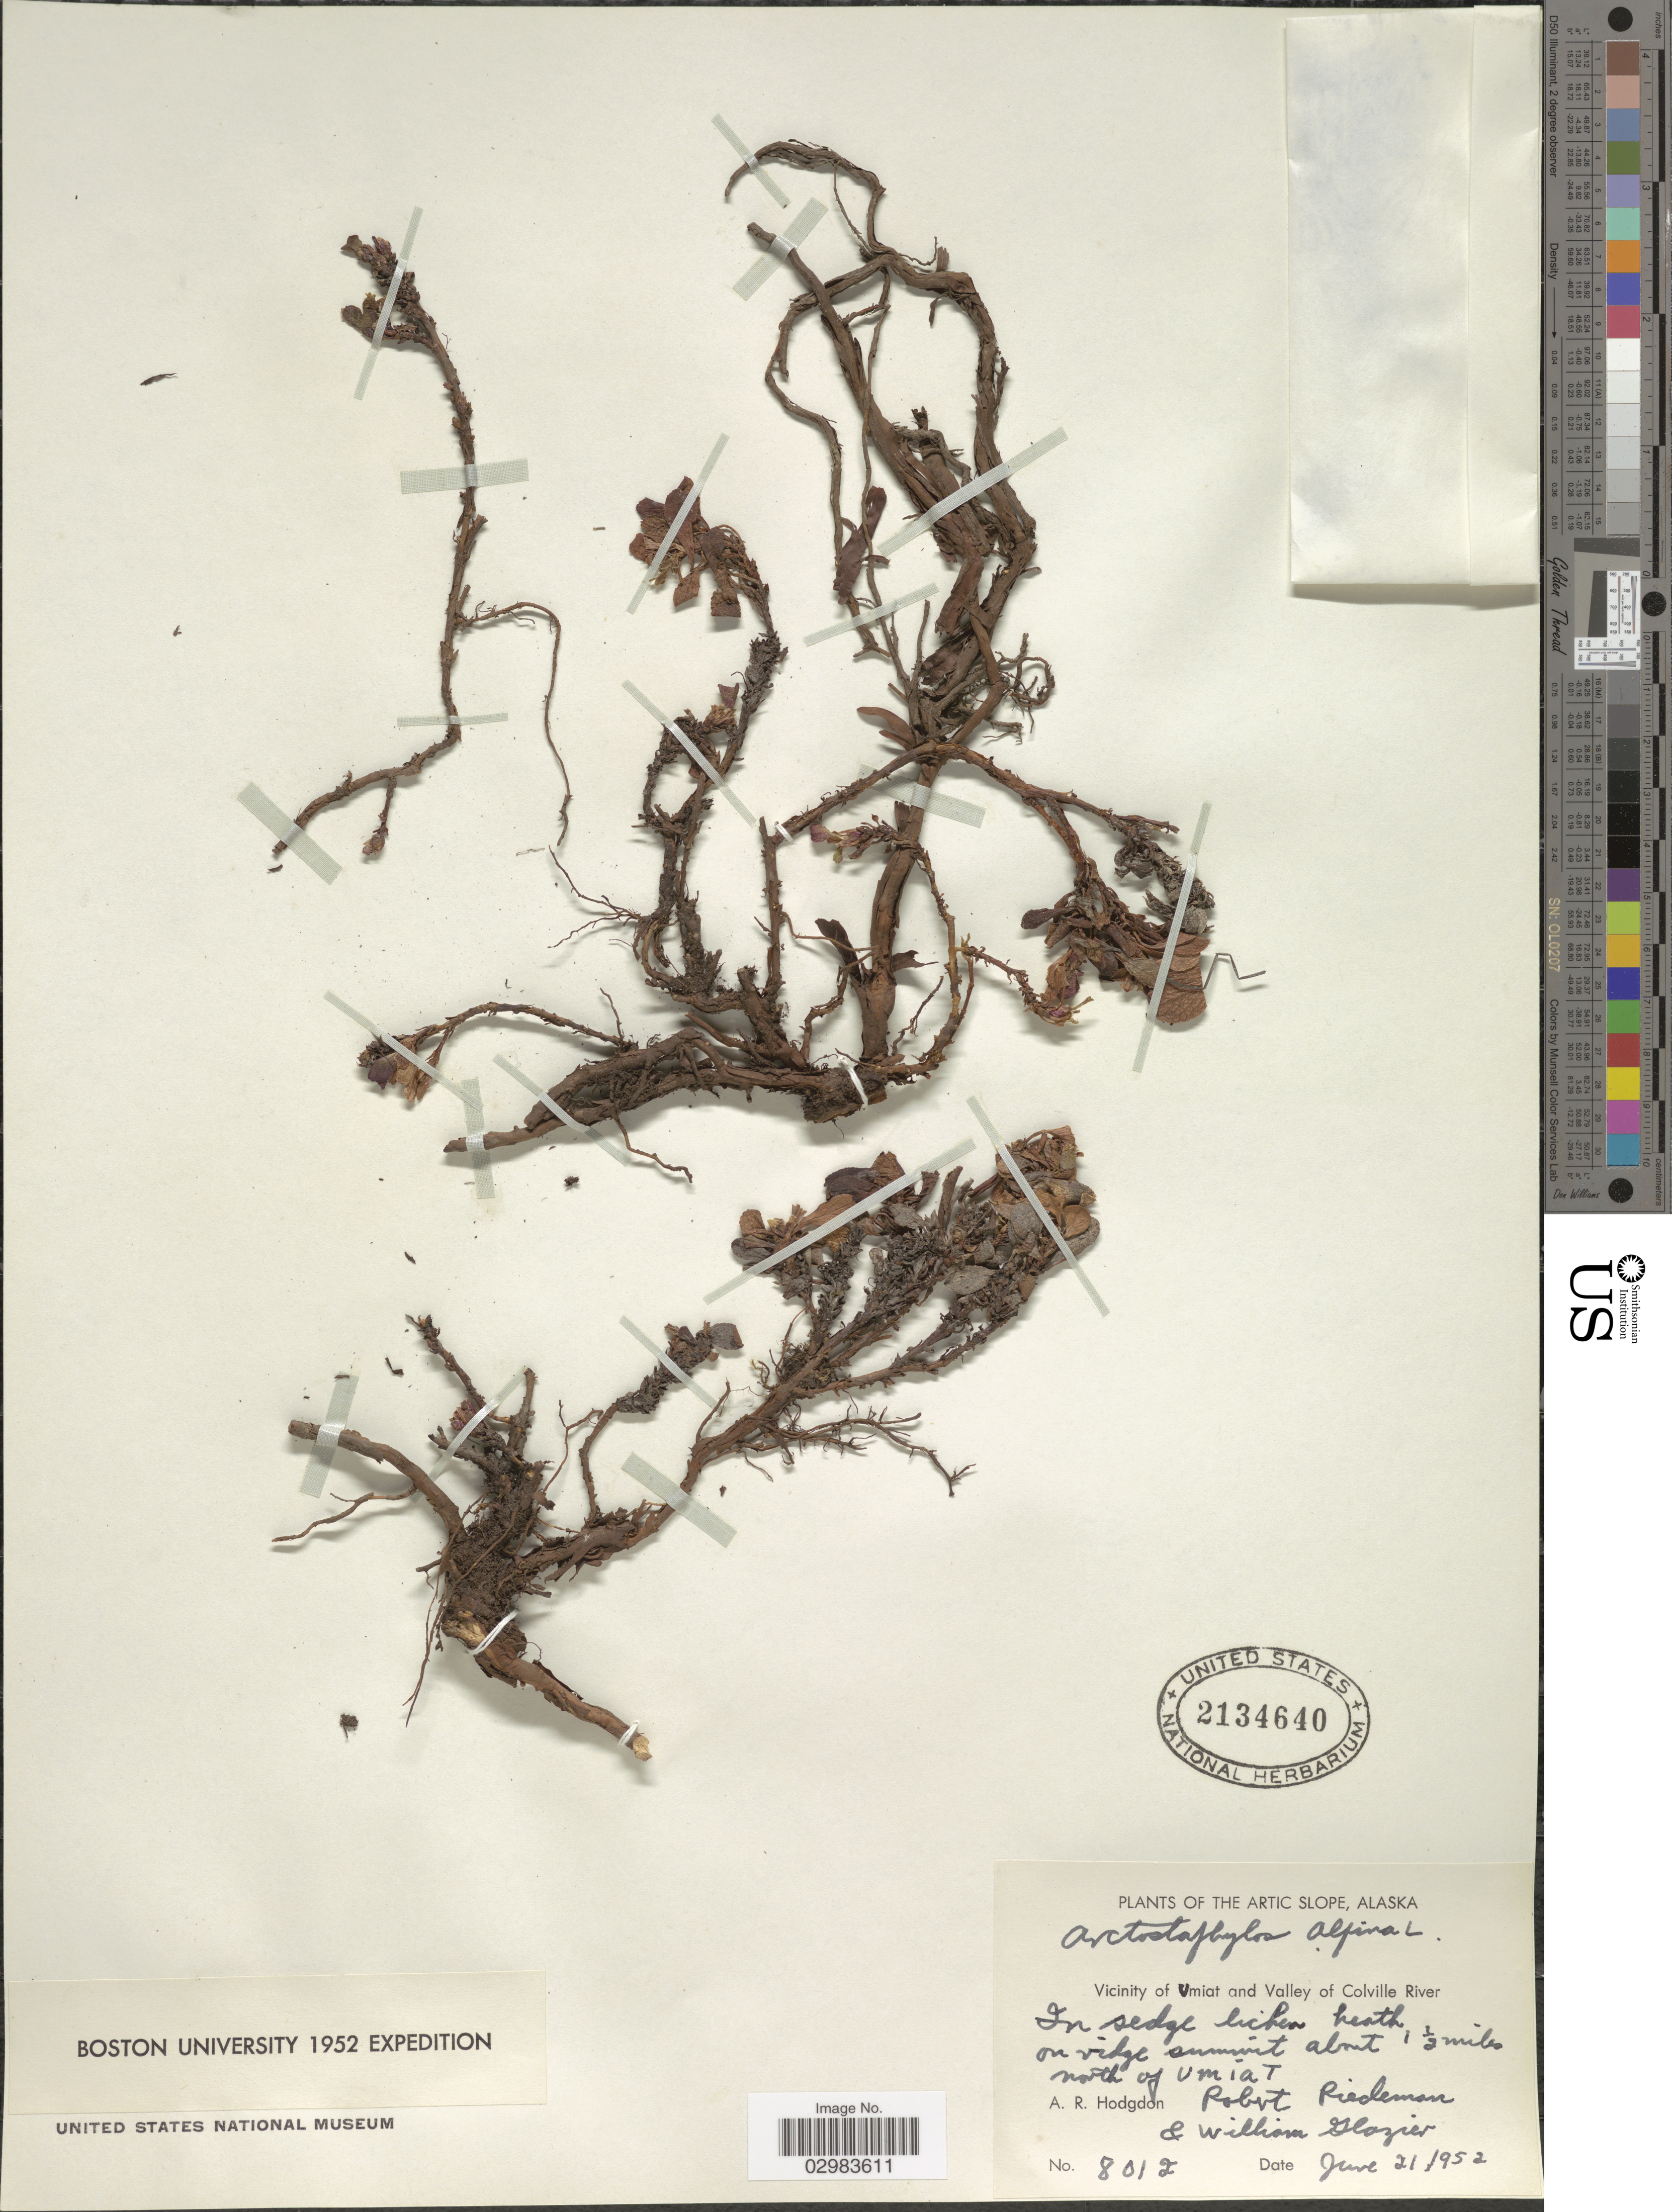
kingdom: Plantae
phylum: Tracheophyta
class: Magnoliopsida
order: Ericales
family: Ericaceae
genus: Arctostaphylos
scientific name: Arctostaphylos alpina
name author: (L.) Spreng.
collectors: A. R. Hodgdon, R. Riedeman & W. Glazier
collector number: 8012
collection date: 1952-06-21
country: United States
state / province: Alaska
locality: The Arctic Slope, Alaska, In sedge lichen heath on village summit about 1½ miles north of Umiat.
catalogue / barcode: US 2134640